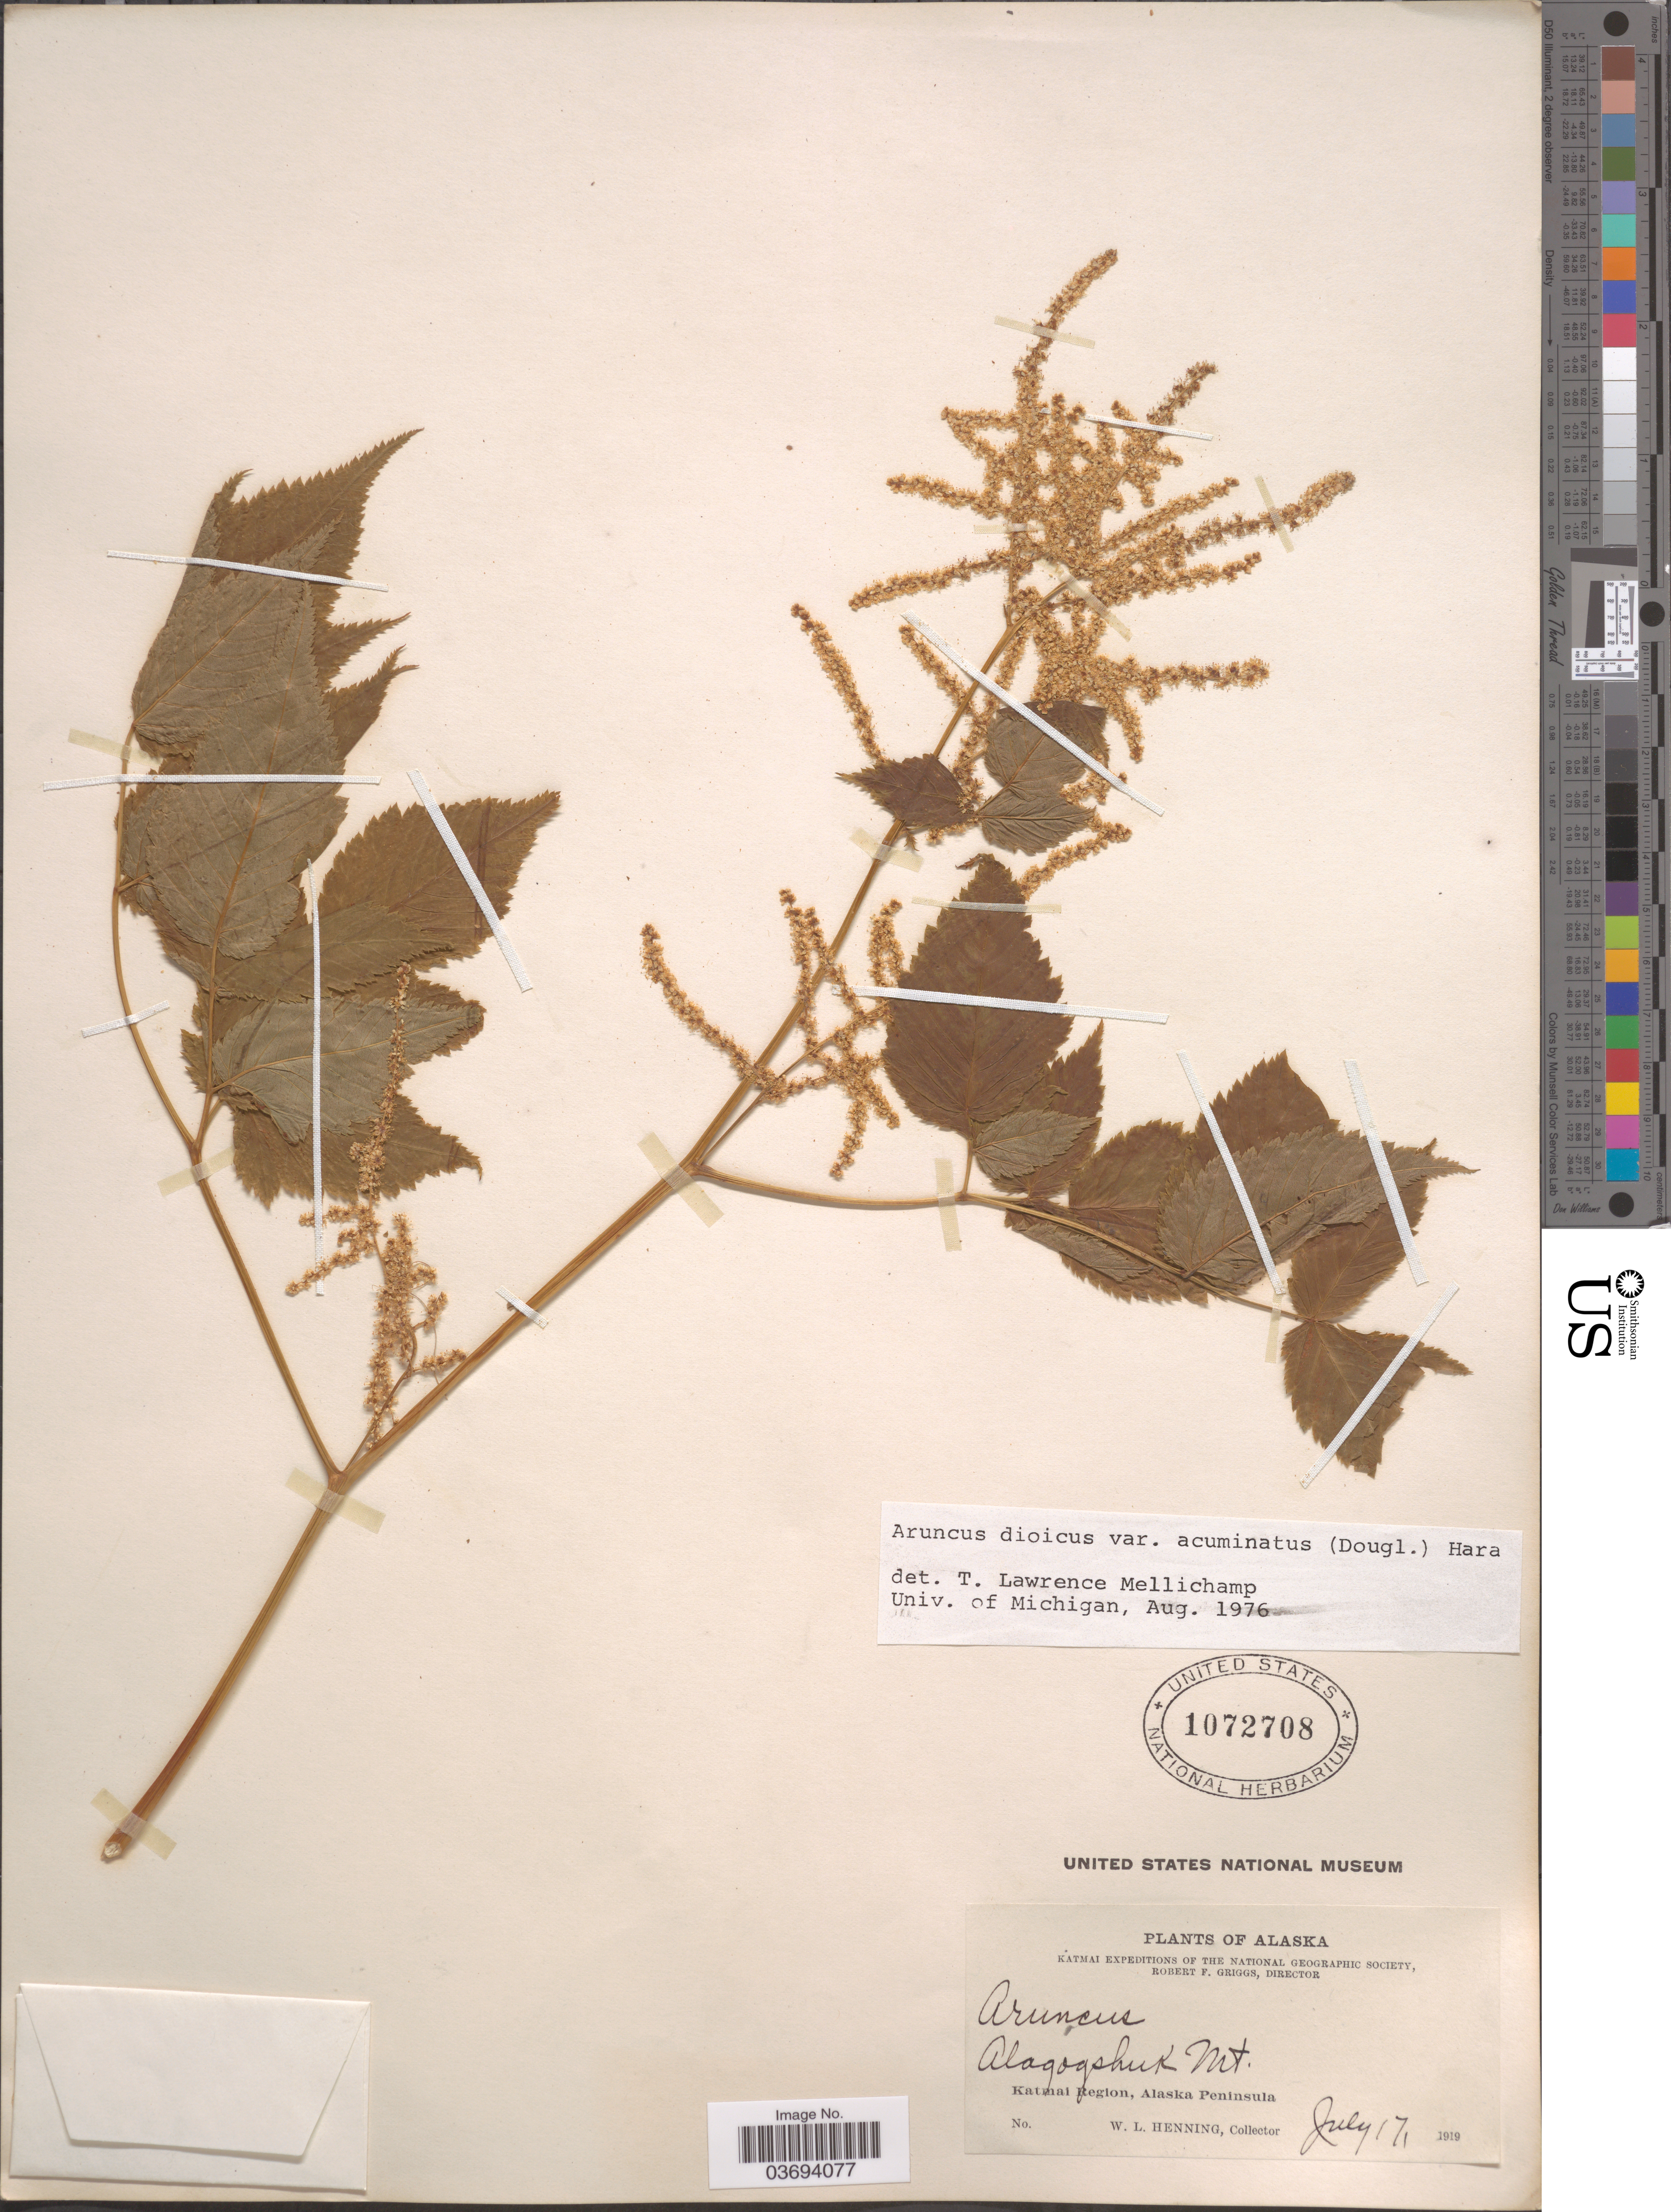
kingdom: Plantae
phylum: Tracheophyta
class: Magnoliopsida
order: Rosales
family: Rosaceae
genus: Aruncus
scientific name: Aruncus dioicus var. acuminatus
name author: (Rydb.) H. Hara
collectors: W. Henning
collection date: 1919-07-17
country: United States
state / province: Alaska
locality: Alagogshuk Mt. Katmai Region, Alaska Peninsula.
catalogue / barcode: US 1072708